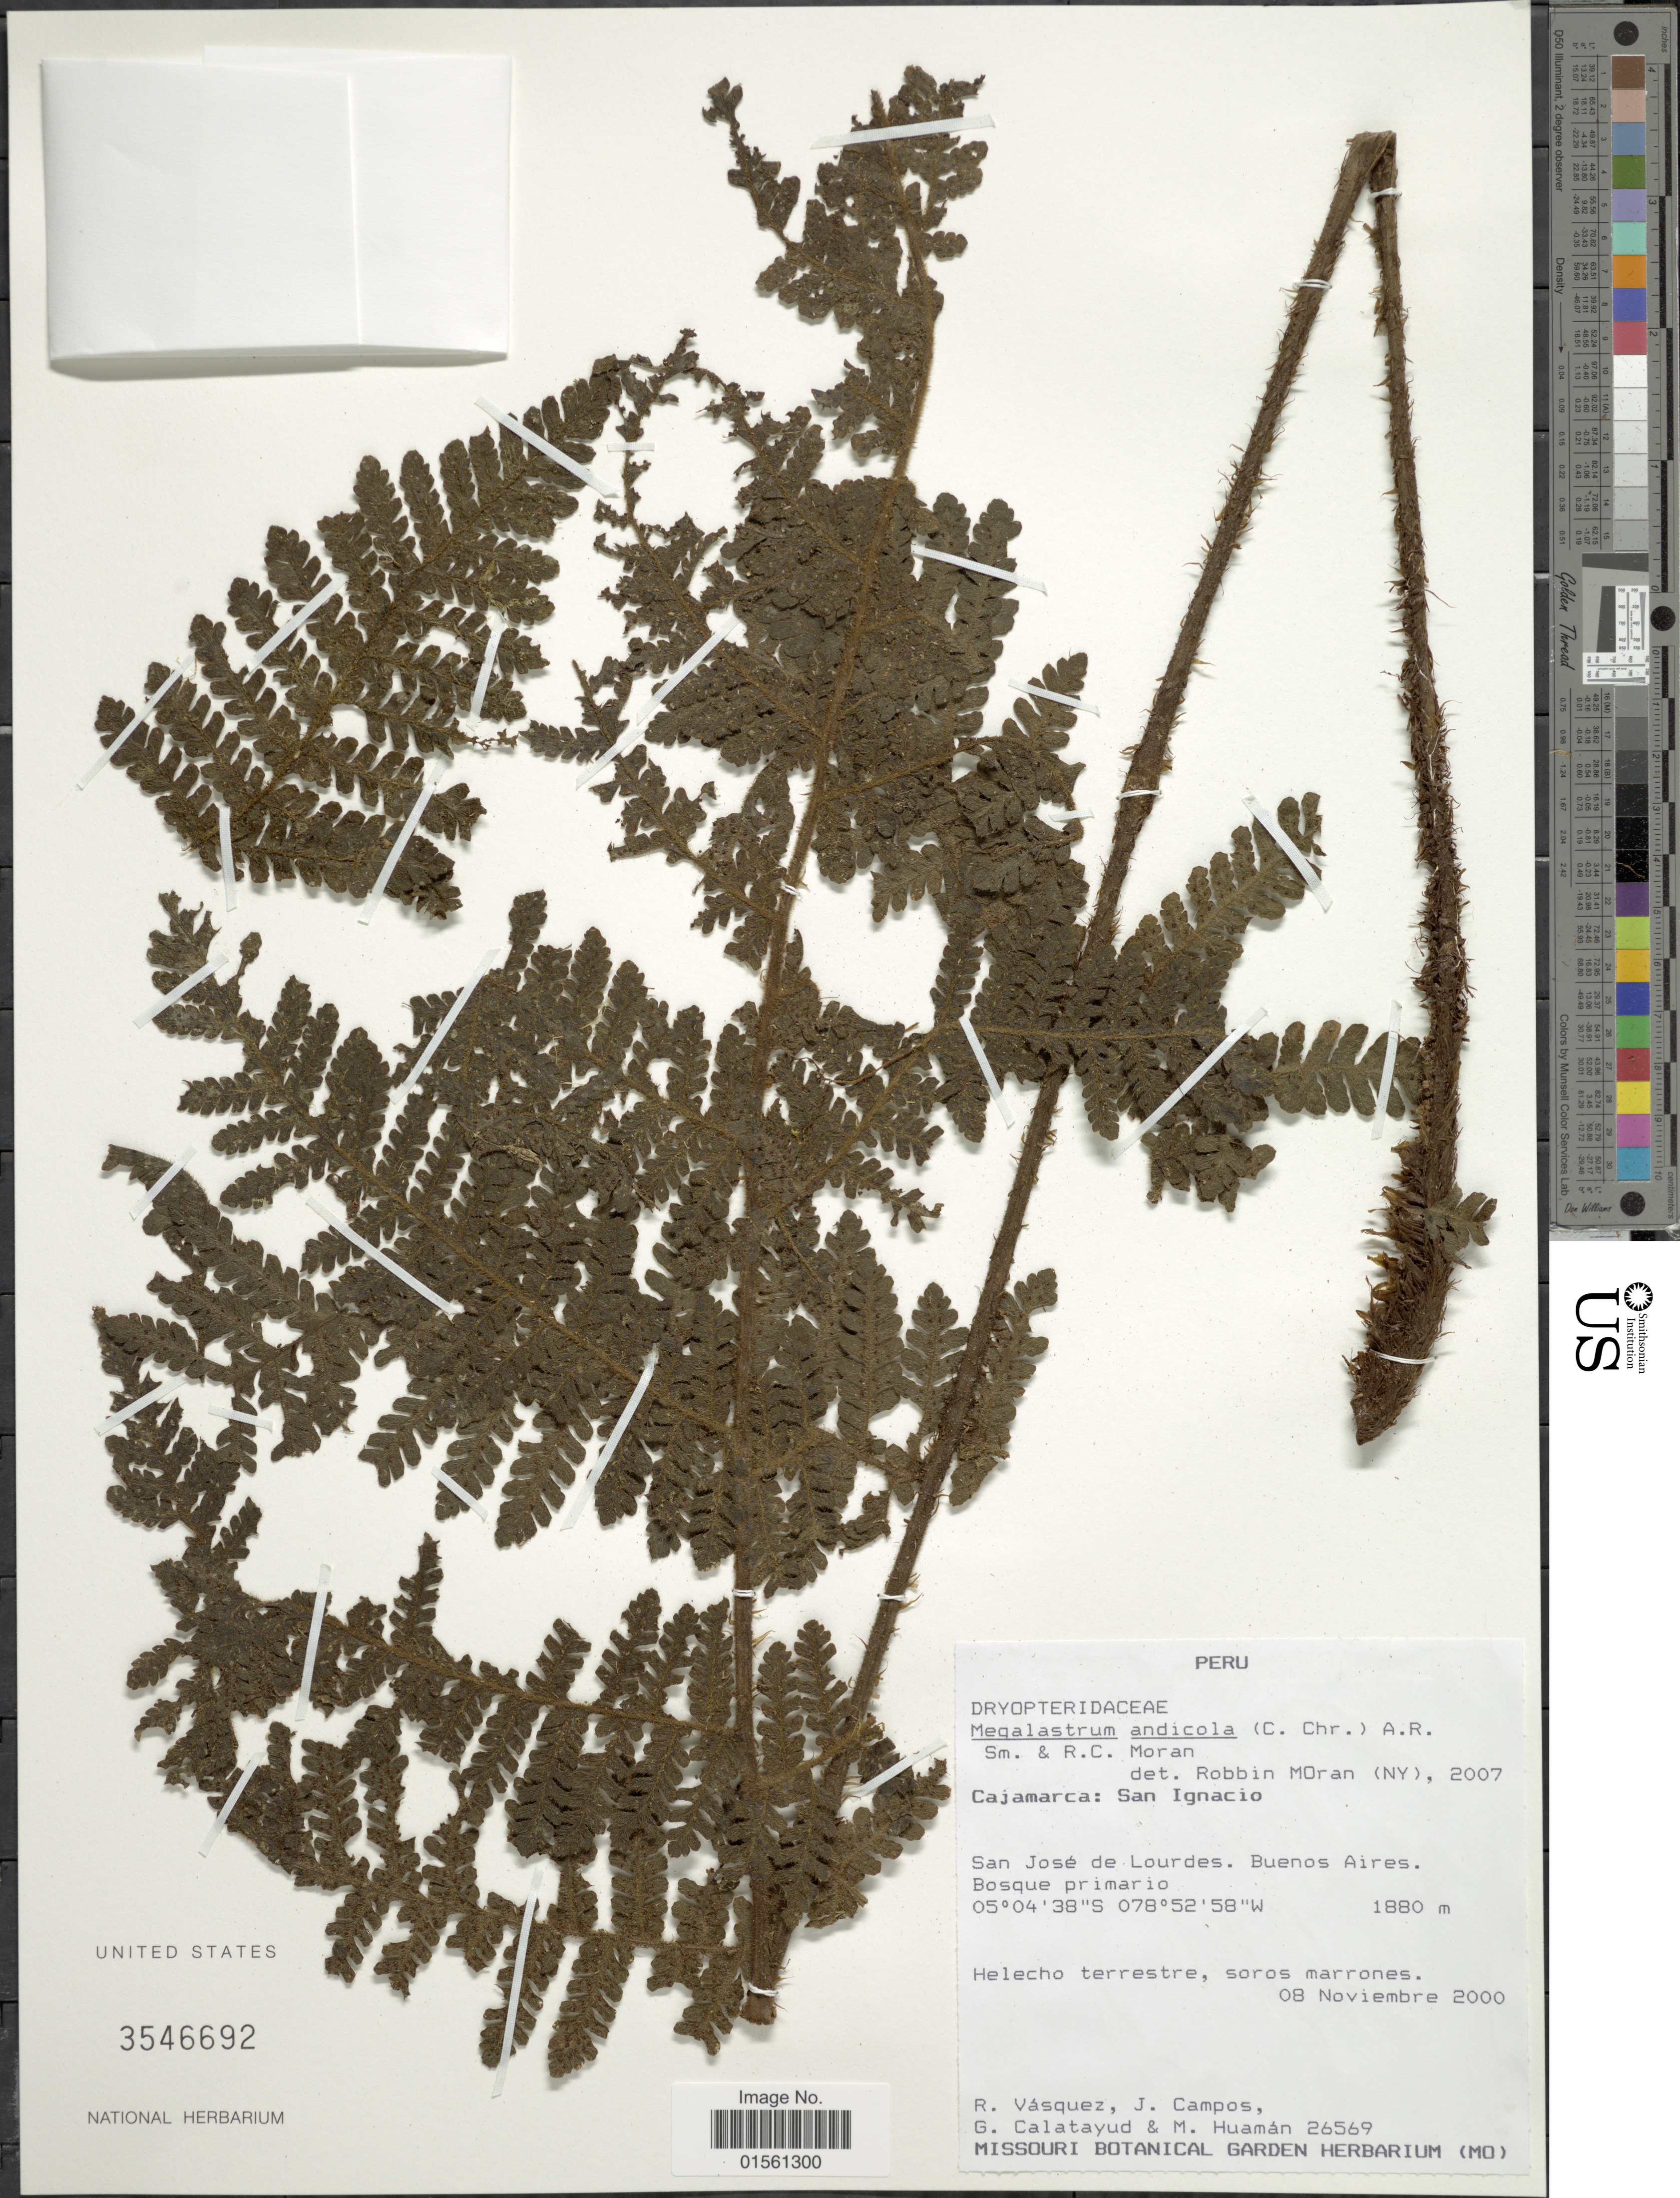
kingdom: Plantae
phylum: Tracheophyta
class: Polypodiopsida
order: Polypodiales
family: Dryopteridaceae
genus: Megalastrum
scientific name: Megalastrum andicola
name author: (C. Chr.) A.R. Sm. & R.C. Moran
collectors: R. Vásques, J. Campos, G. Calatayud & M. Huamán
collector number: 26569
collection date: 2000-11-08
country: Peru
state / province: Cajamarca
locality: San Ignacia, San Jose de Lourdes, Buenos Aires, Bosque primio.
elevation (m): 1880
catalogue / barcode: US 3546692